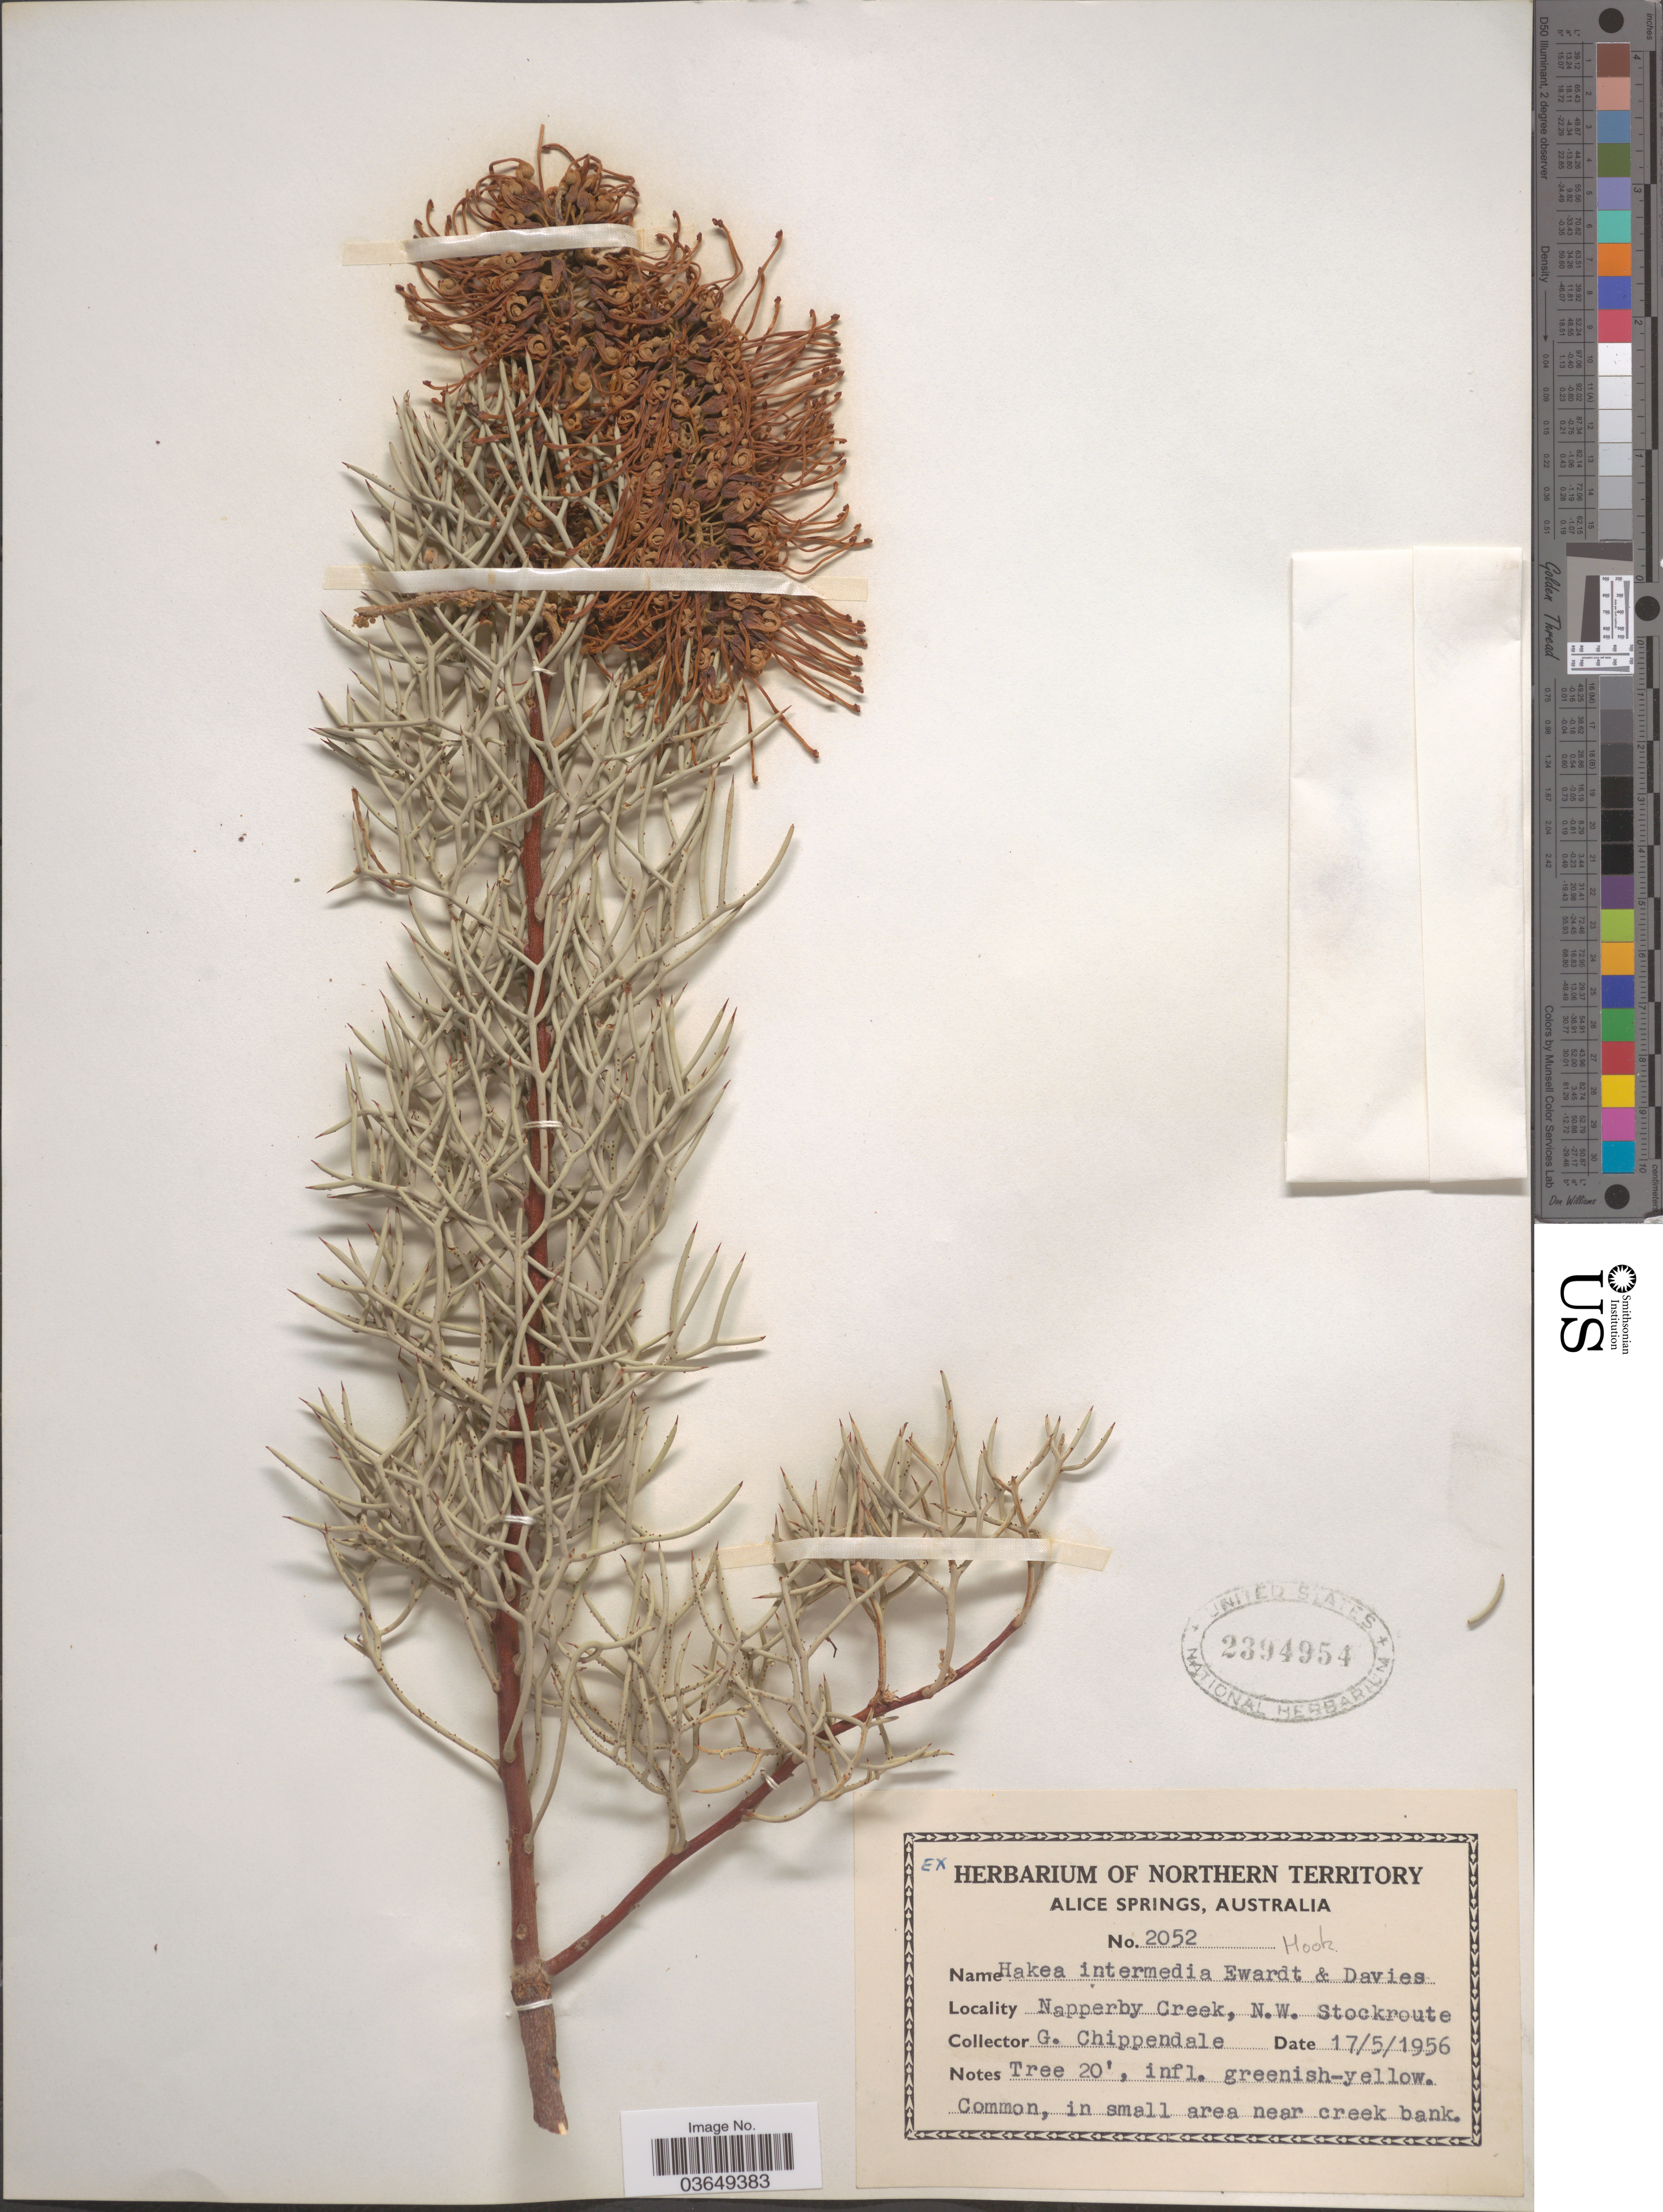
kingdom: Plantae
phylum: Tracheophyta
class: Magnoliopsida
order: Proteales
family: Proteaceae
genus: Hakea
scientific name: Hakea intermedia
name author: Hook.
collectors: G. Chippendale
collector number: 2052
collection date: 1956-05-17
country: Australia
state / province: Northern Territory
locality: Napperby Creek, N.W. Stockroute.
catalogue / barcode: US 2394954